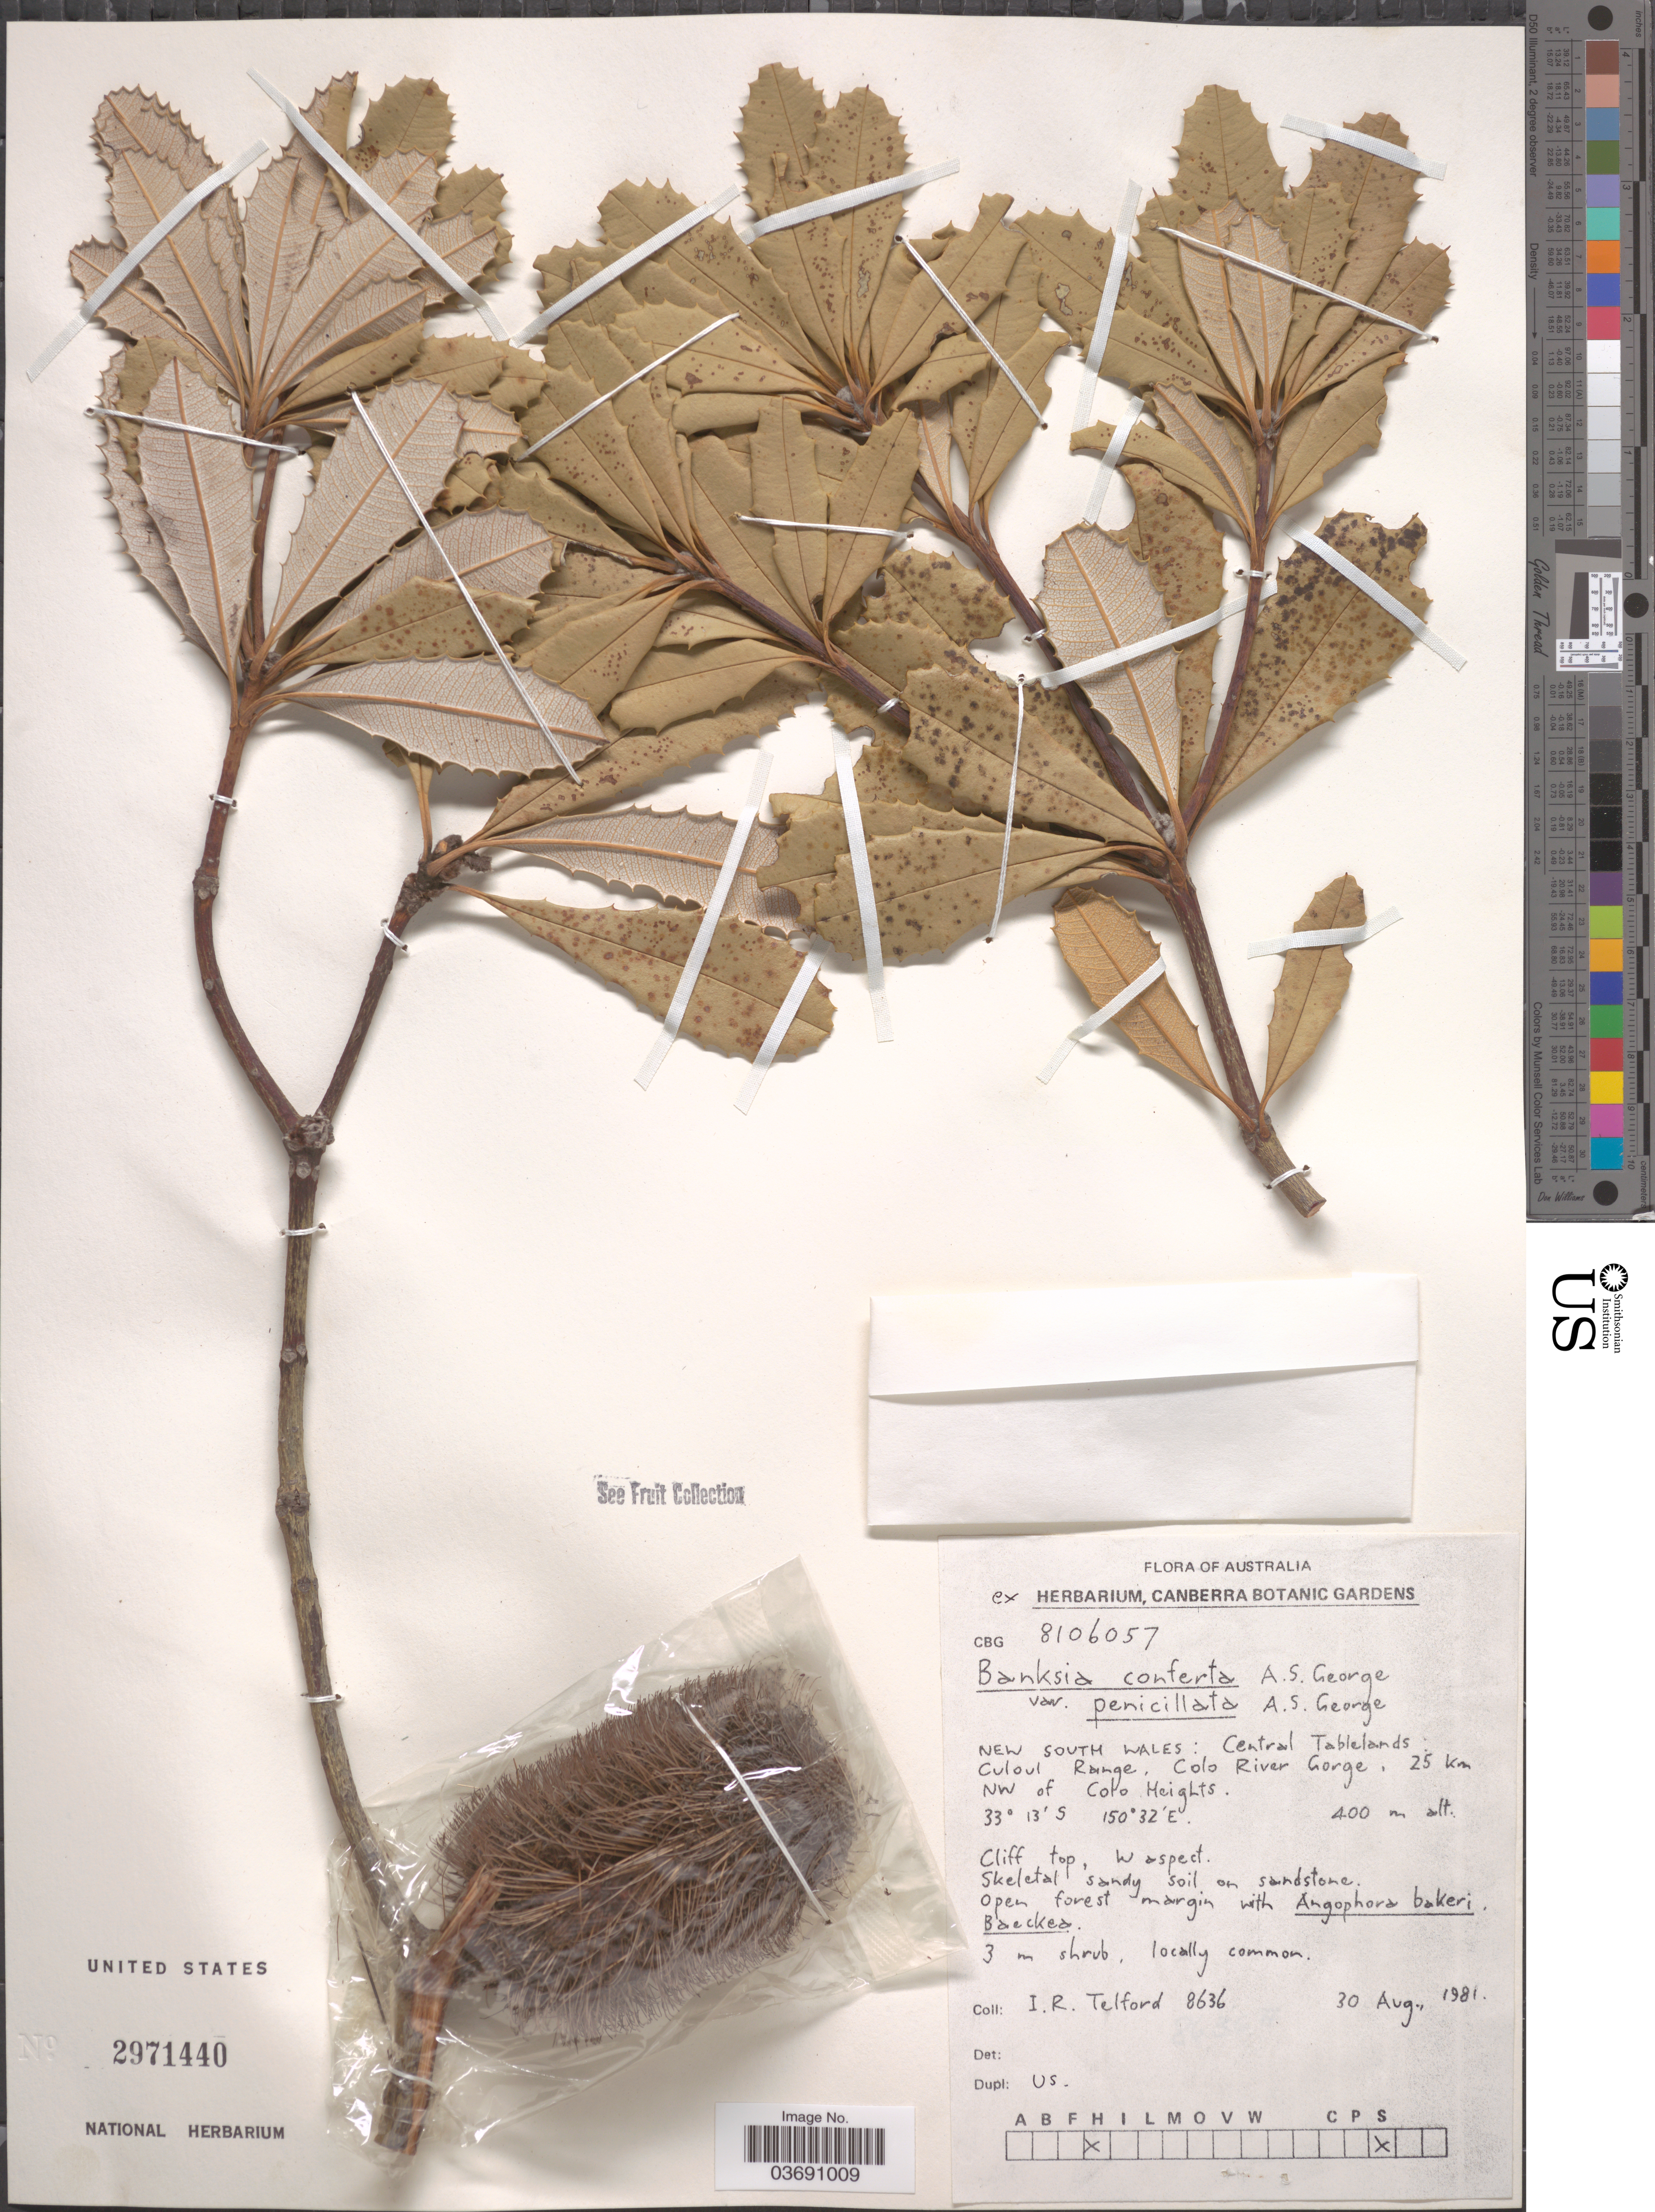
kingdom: Plantae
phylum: Tracheophyta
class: Magnoliopsida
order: Proteales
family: Proteaceae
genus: Banksia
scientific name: Banksia conferta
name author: A.S. George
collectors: I. R. Telford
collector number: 8636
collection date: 1981-08-30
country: Australia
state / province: New South Wales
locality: Central Tablelands: Culoul Range, Colo River Gorge, 25 Km NW of Colo Heights. Cliff top, W aspect.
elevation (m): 400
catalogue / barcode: US 2971440